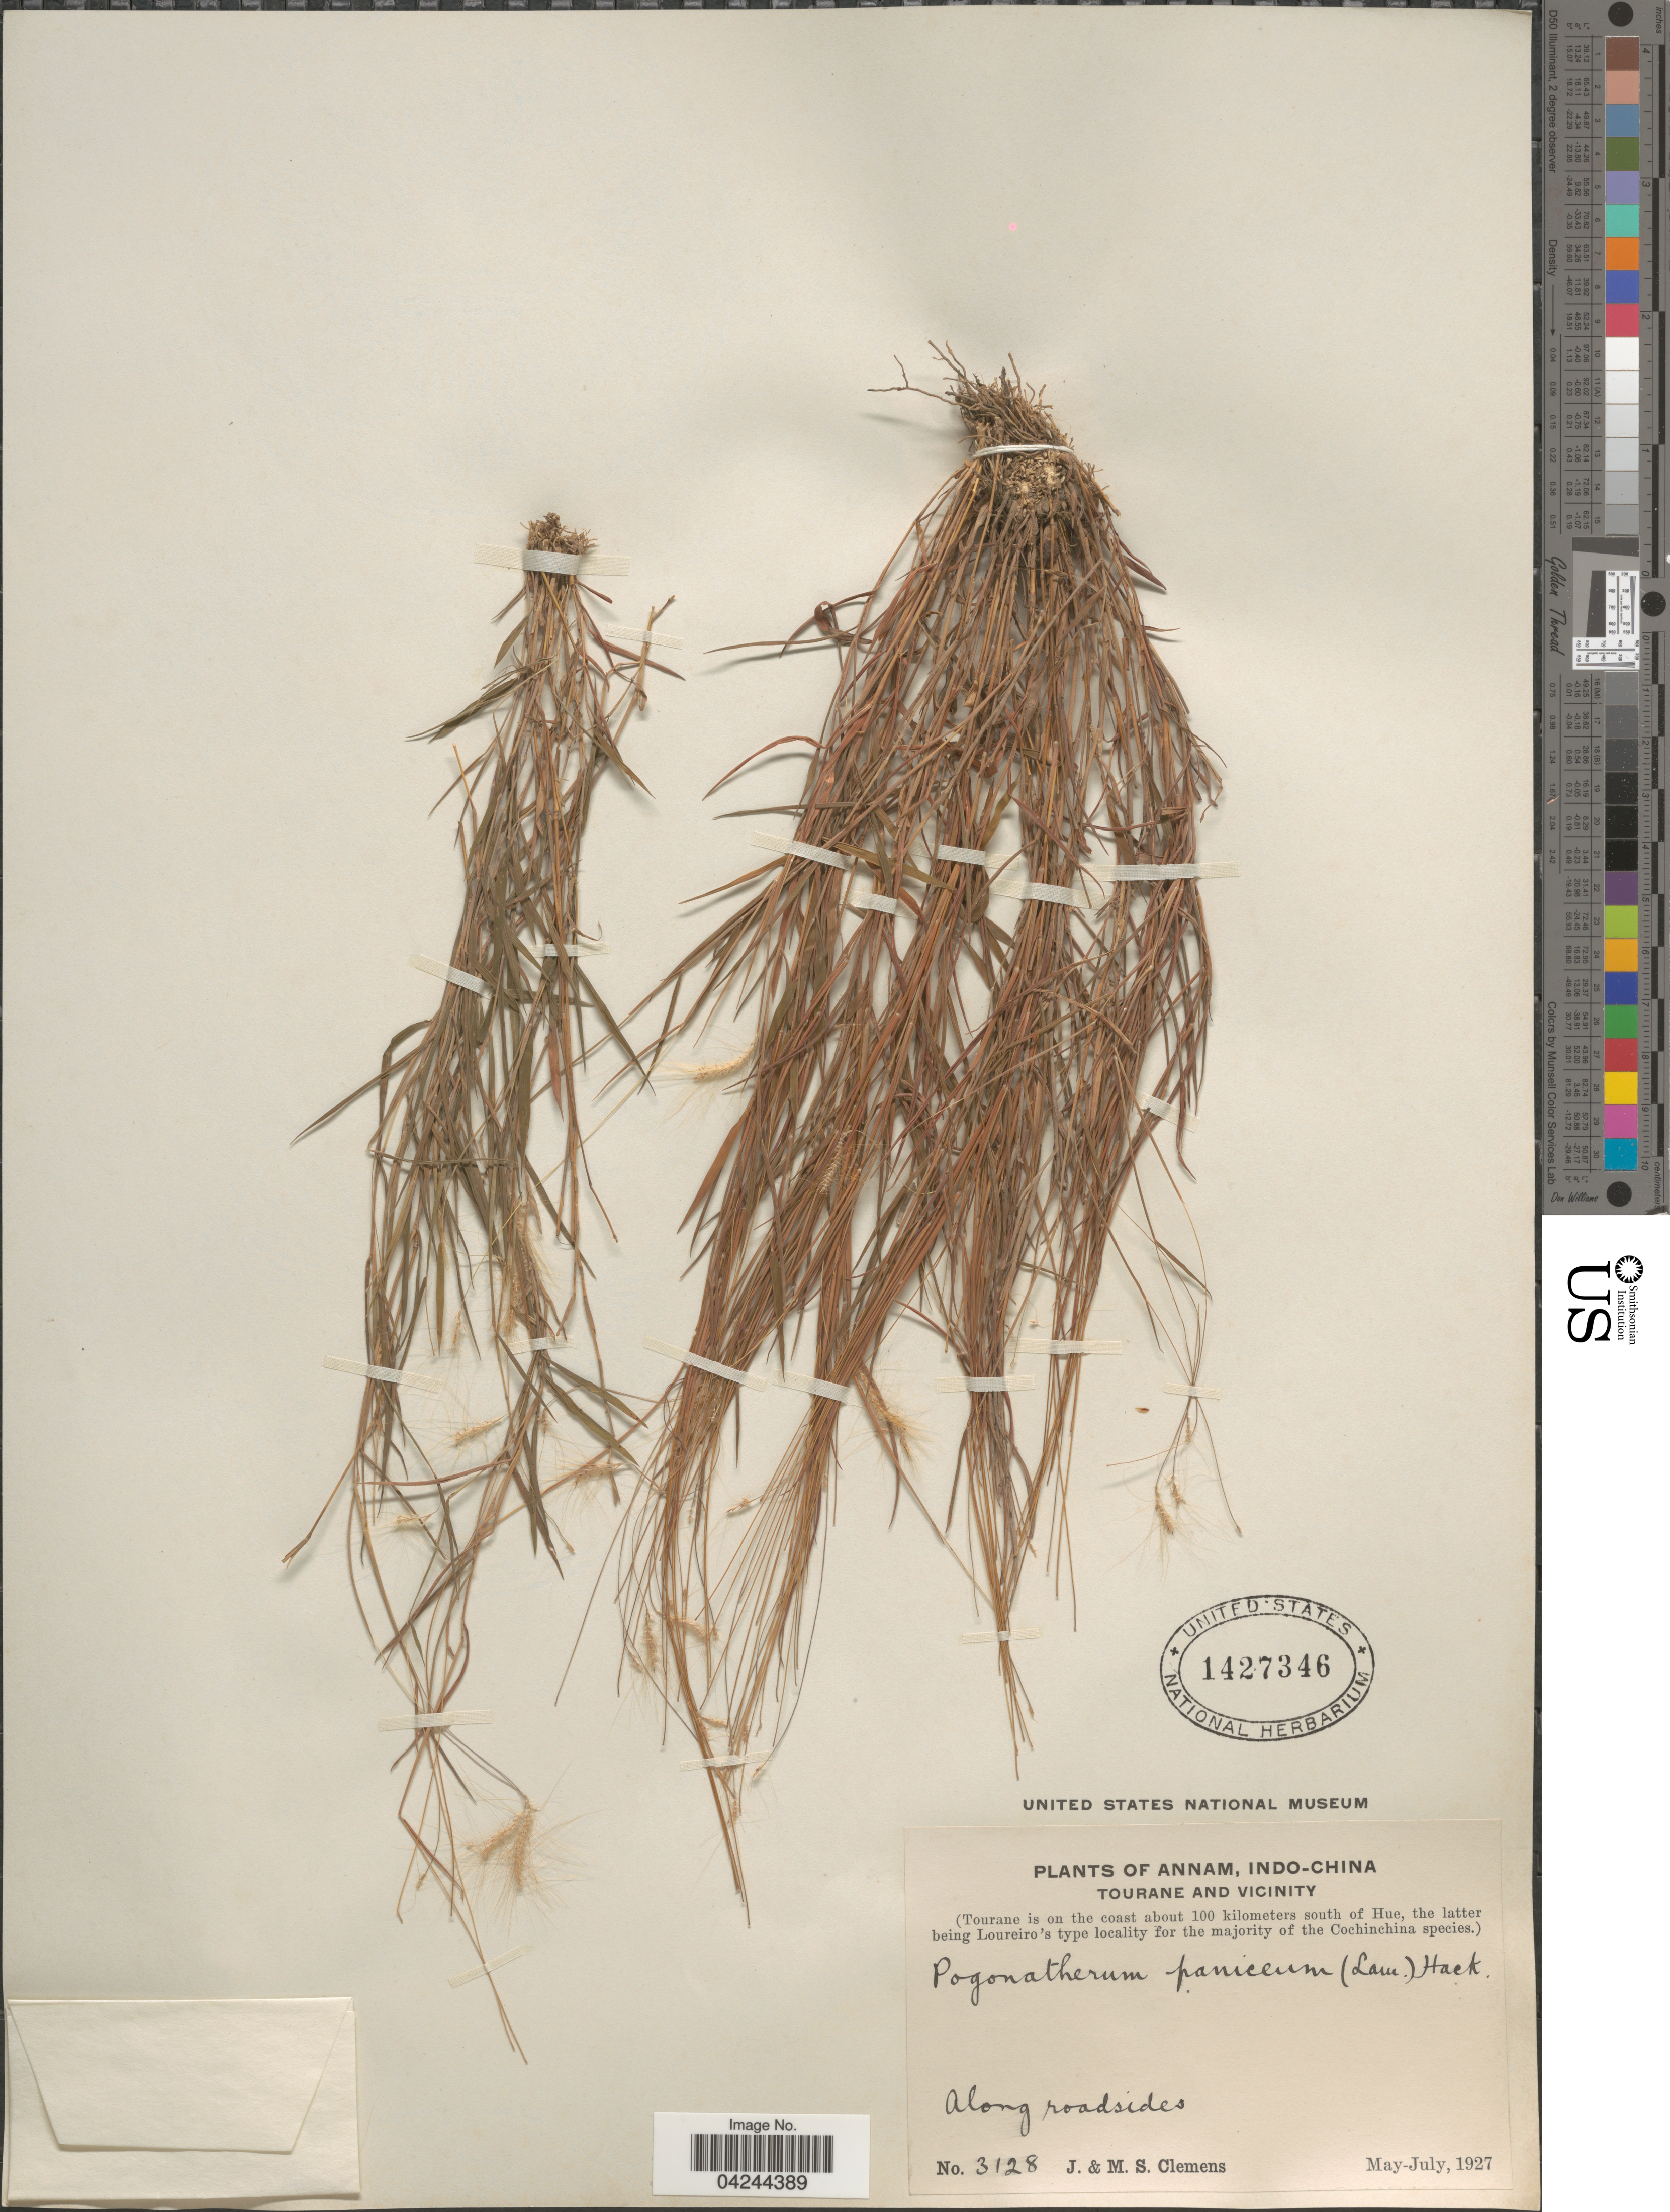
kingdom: Plantae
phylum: Tracheophyta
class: Liliopsida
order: Poales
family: Poaceae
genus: Pogonatherum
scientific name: Pogonatherum crinitum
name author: (Thunb.) Kunth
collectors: J. Clemens & M. S. Clemens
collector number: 3128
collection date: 1927-05/1927-07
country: Vietnam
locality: Annam, Indo-China. Tourane and vicinity. (Tourane is on the coast about 100 kilometers south of Hue). Along roadsides.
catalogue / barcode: US 1427346